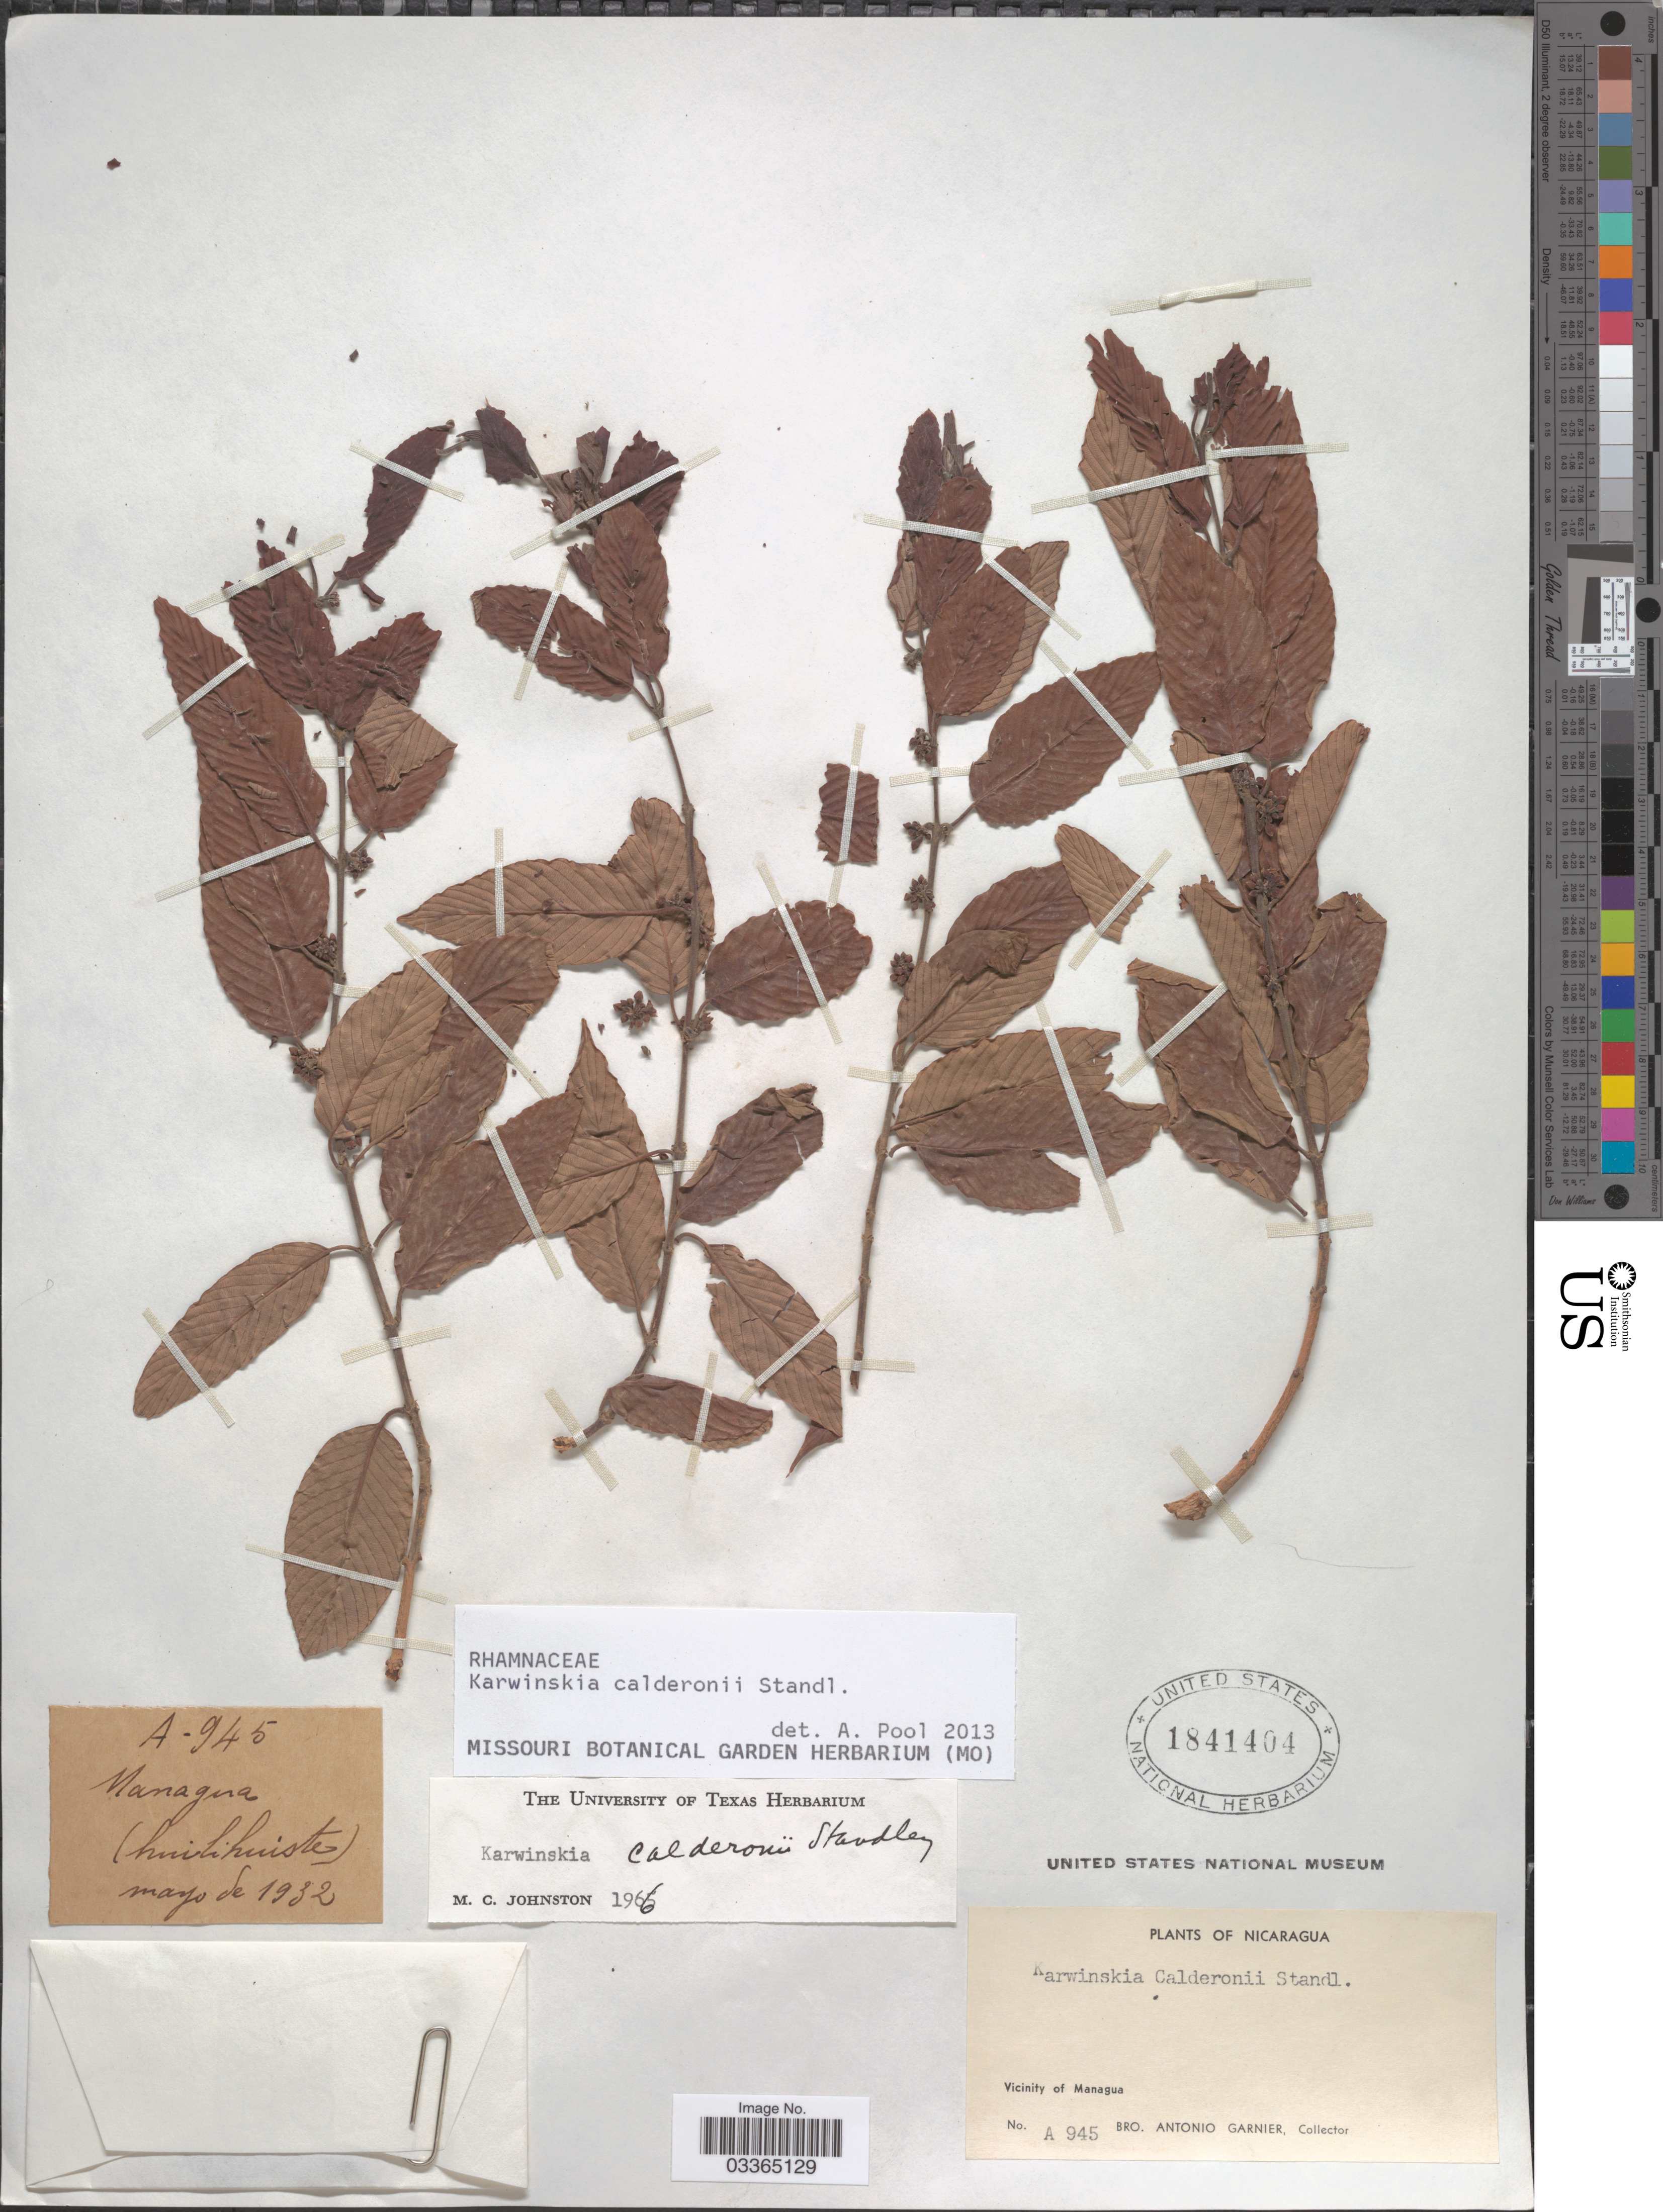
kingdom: Plantae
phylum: Tracheophyta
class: Magnoliopsida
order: Rosales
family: Rhamnaceae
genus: Karwinskia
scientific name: Karwinskia calderonii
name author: Standl.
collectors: Bro. A. Garnier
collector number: A945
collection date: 1932-05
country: Nicaragua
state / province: Managua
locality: Vicinity of Managua.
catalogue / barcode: US 1841404